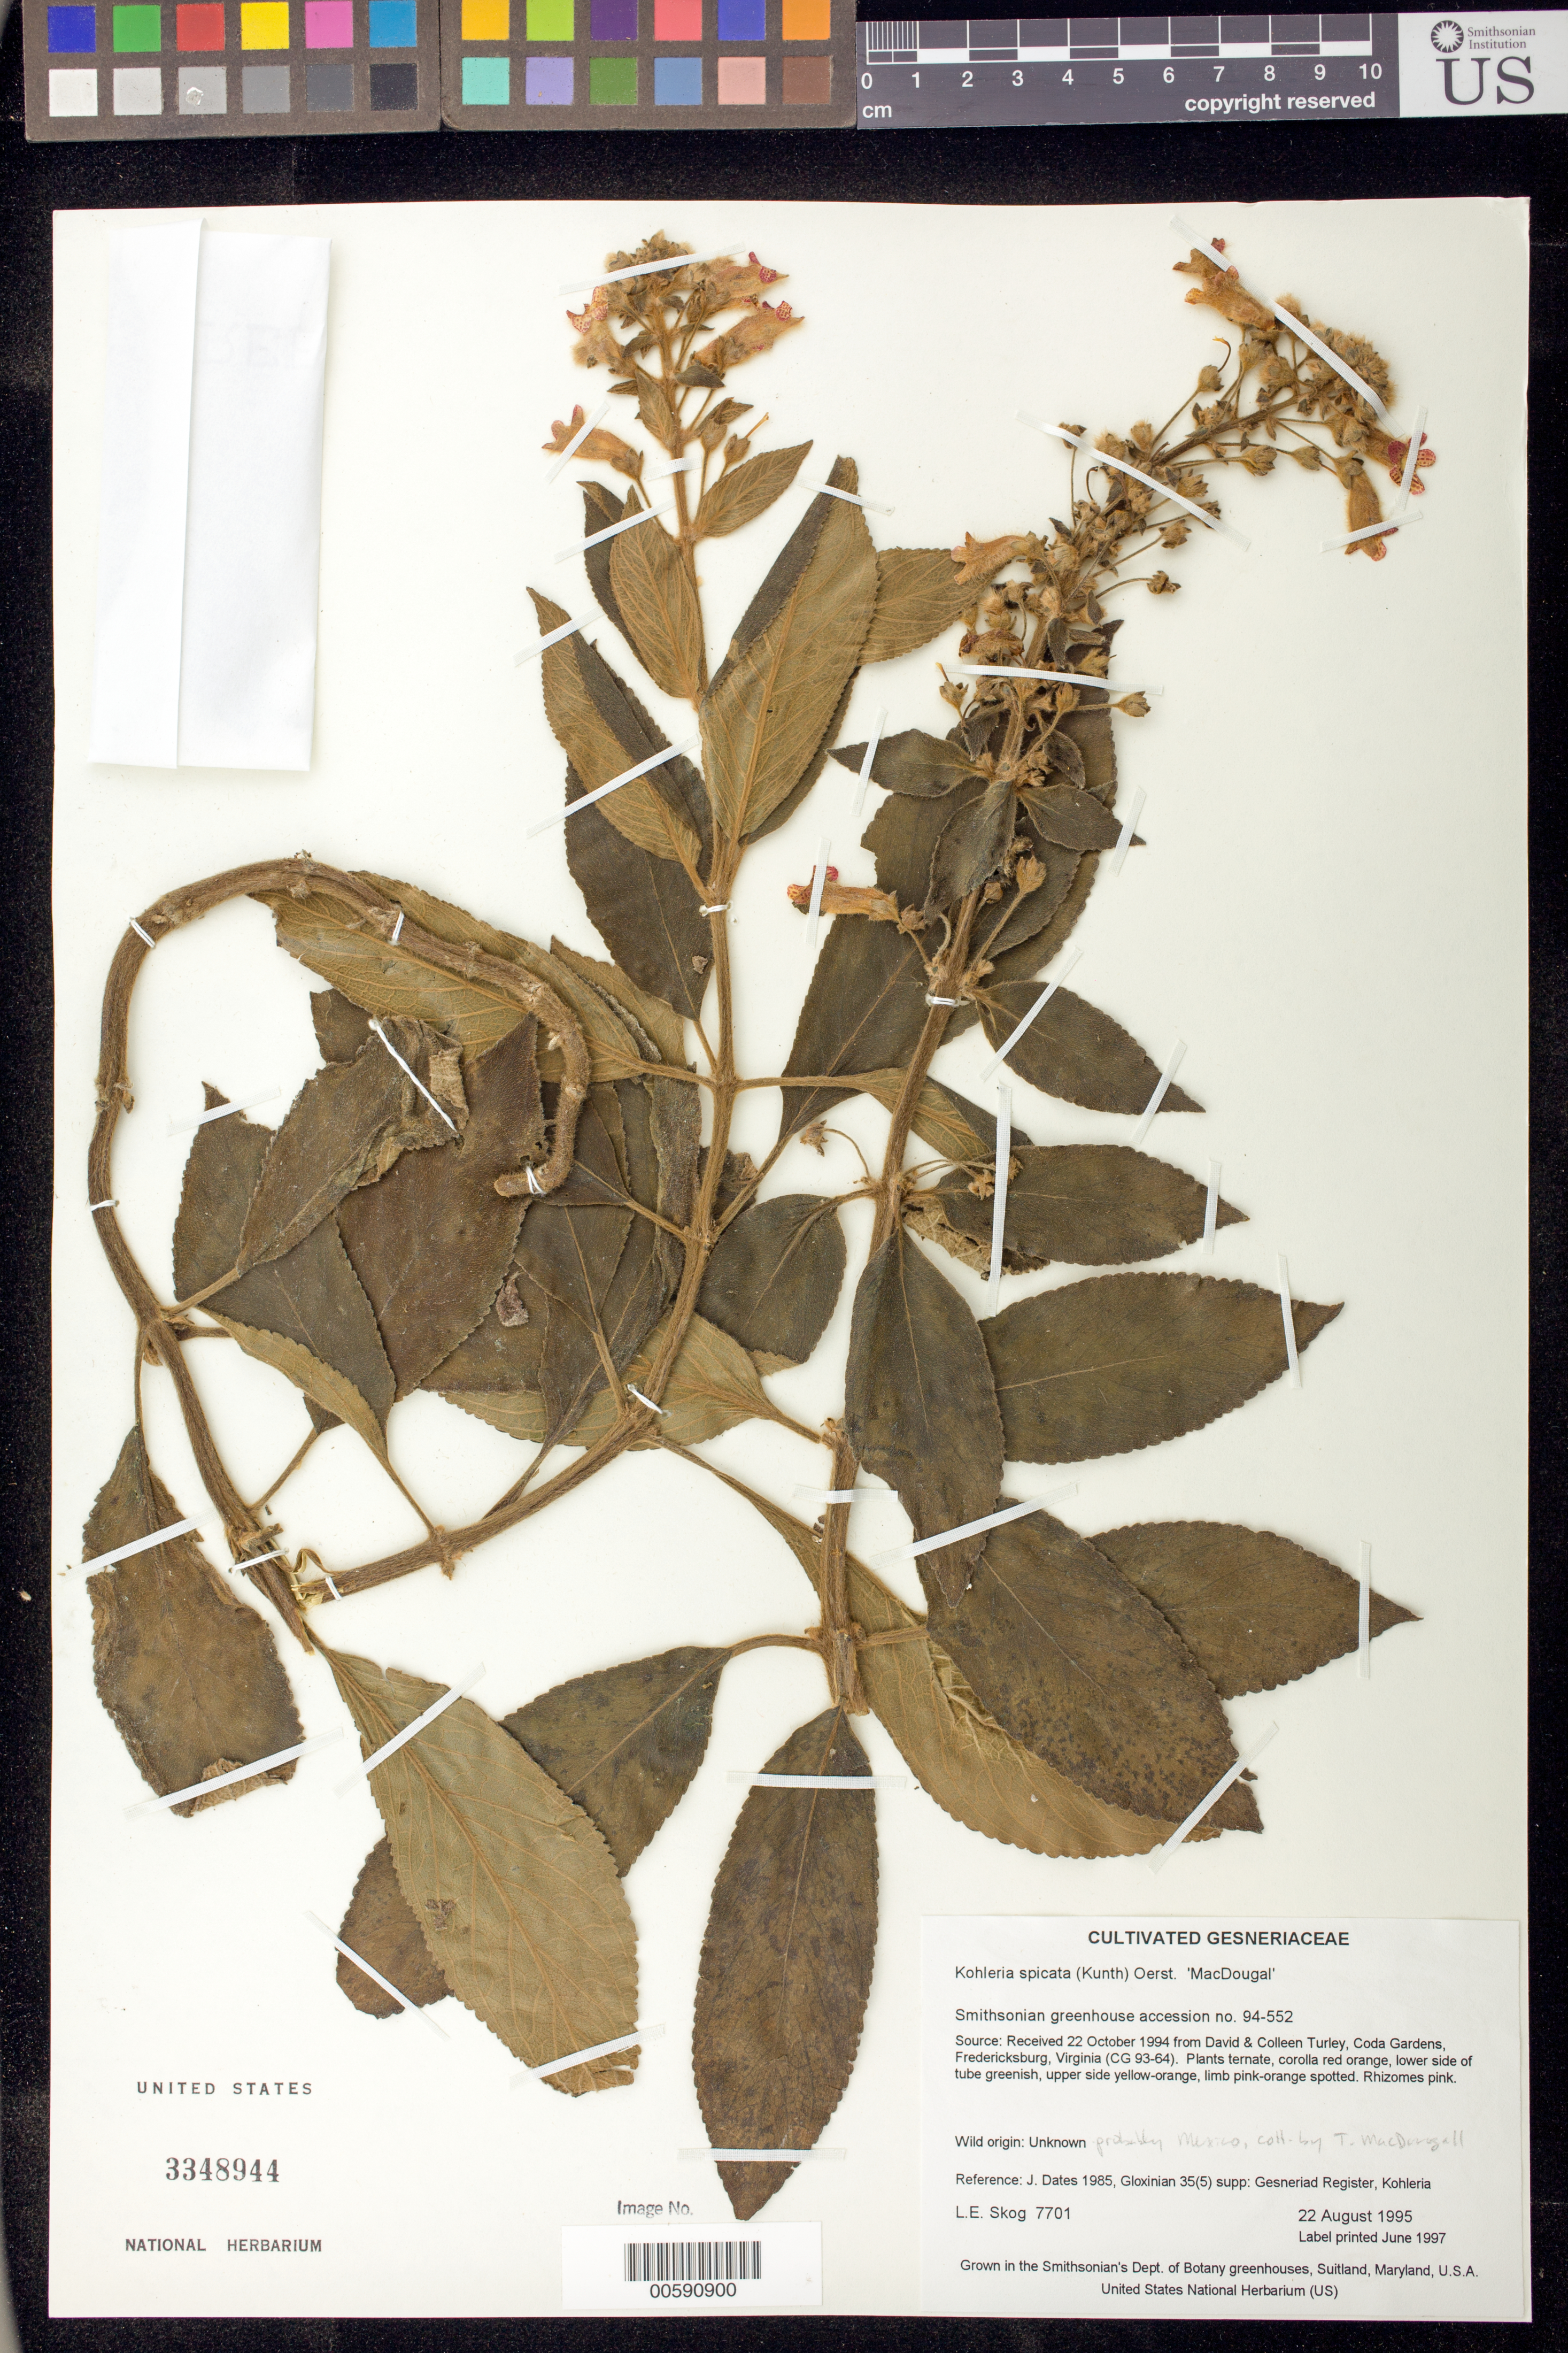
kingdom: Plantae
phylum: Tracheophyta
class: Magnoliopsida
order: Lamiales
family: Gesneriaceae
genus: Kohleria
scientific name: Kohleria spicata 'Macdougal'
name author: (Kunth) Oerst.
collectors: L. E. Skog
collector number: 7701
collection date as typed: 22 Aug 1995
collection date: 1995-08-22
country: United States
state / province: Maryland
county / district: Prince George's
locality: Grown in the Smithsonian's Dept. of Botany greenhouses, Suitland, Maryland, U.S.A.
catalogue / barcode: US 3348944